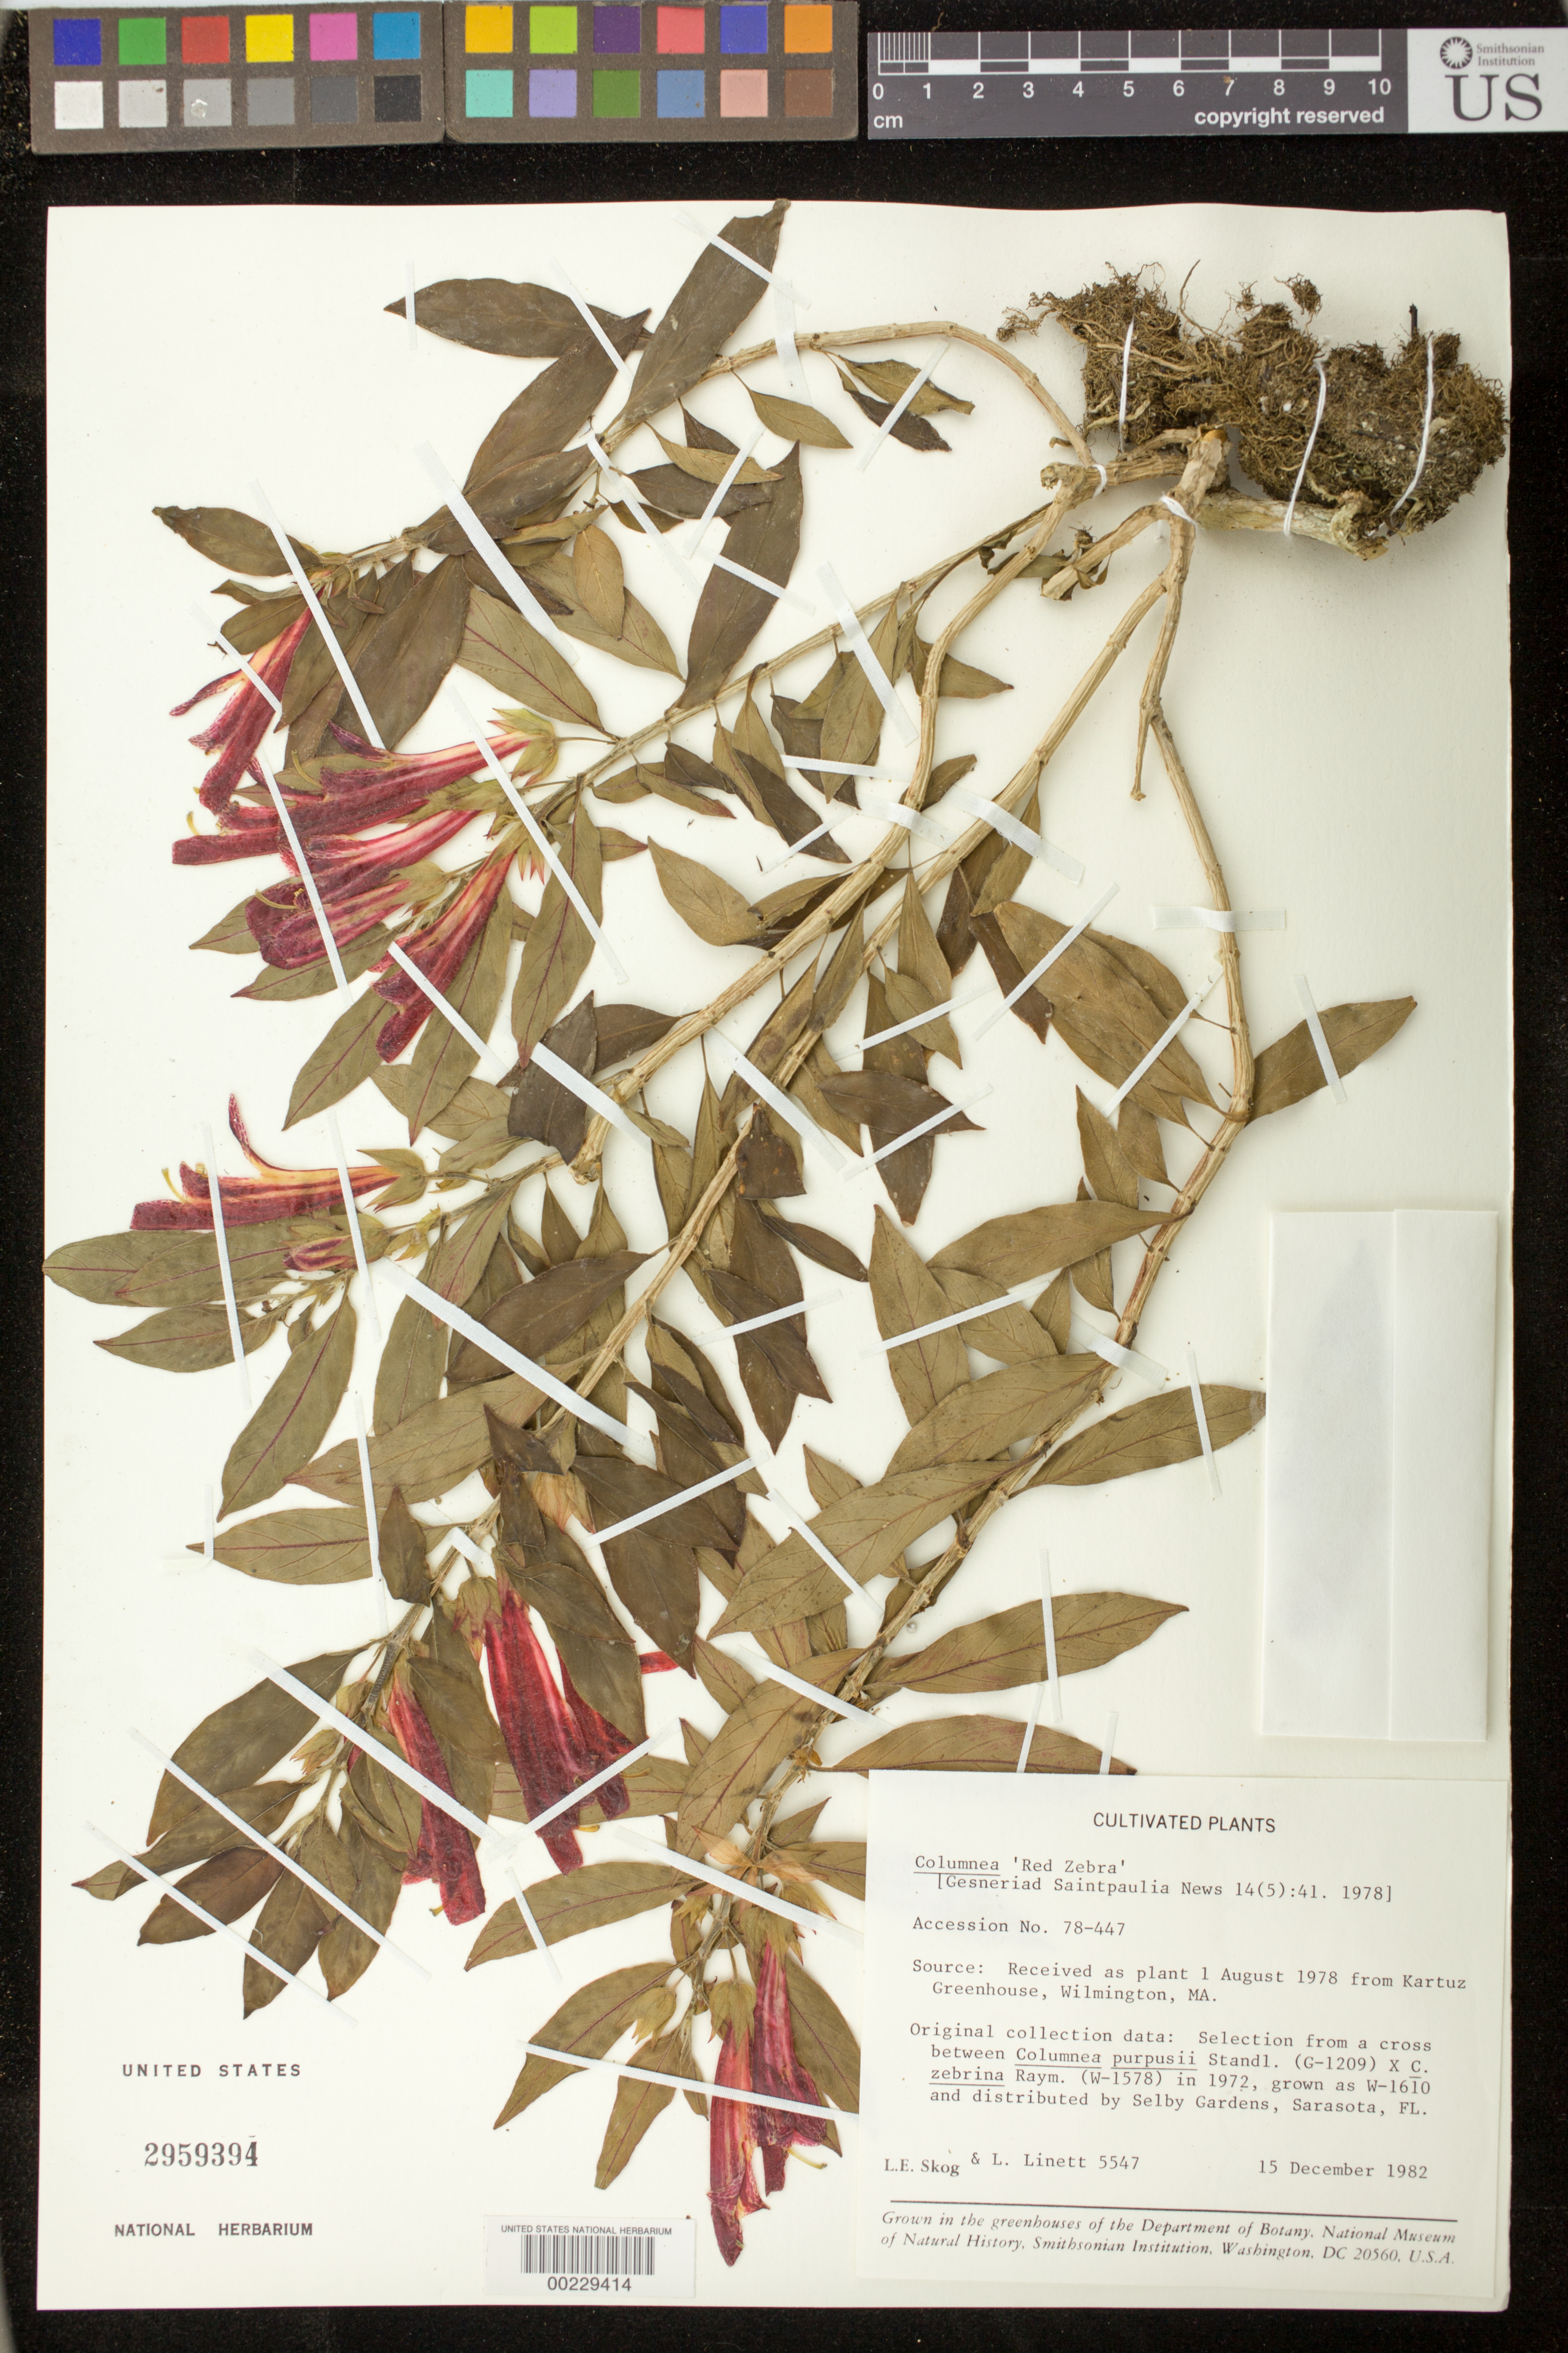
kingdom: Plantae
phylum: Tracheophyta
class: Magnoliopsida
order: Lamiales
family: Gesneriaceae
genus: Columnea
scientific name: Columnea 'Red Zebra'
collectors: L. E. Skog & L. Linett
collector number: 5547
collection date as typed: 15 Dec 1982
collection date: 1982-12-15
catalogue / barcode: US 2959394